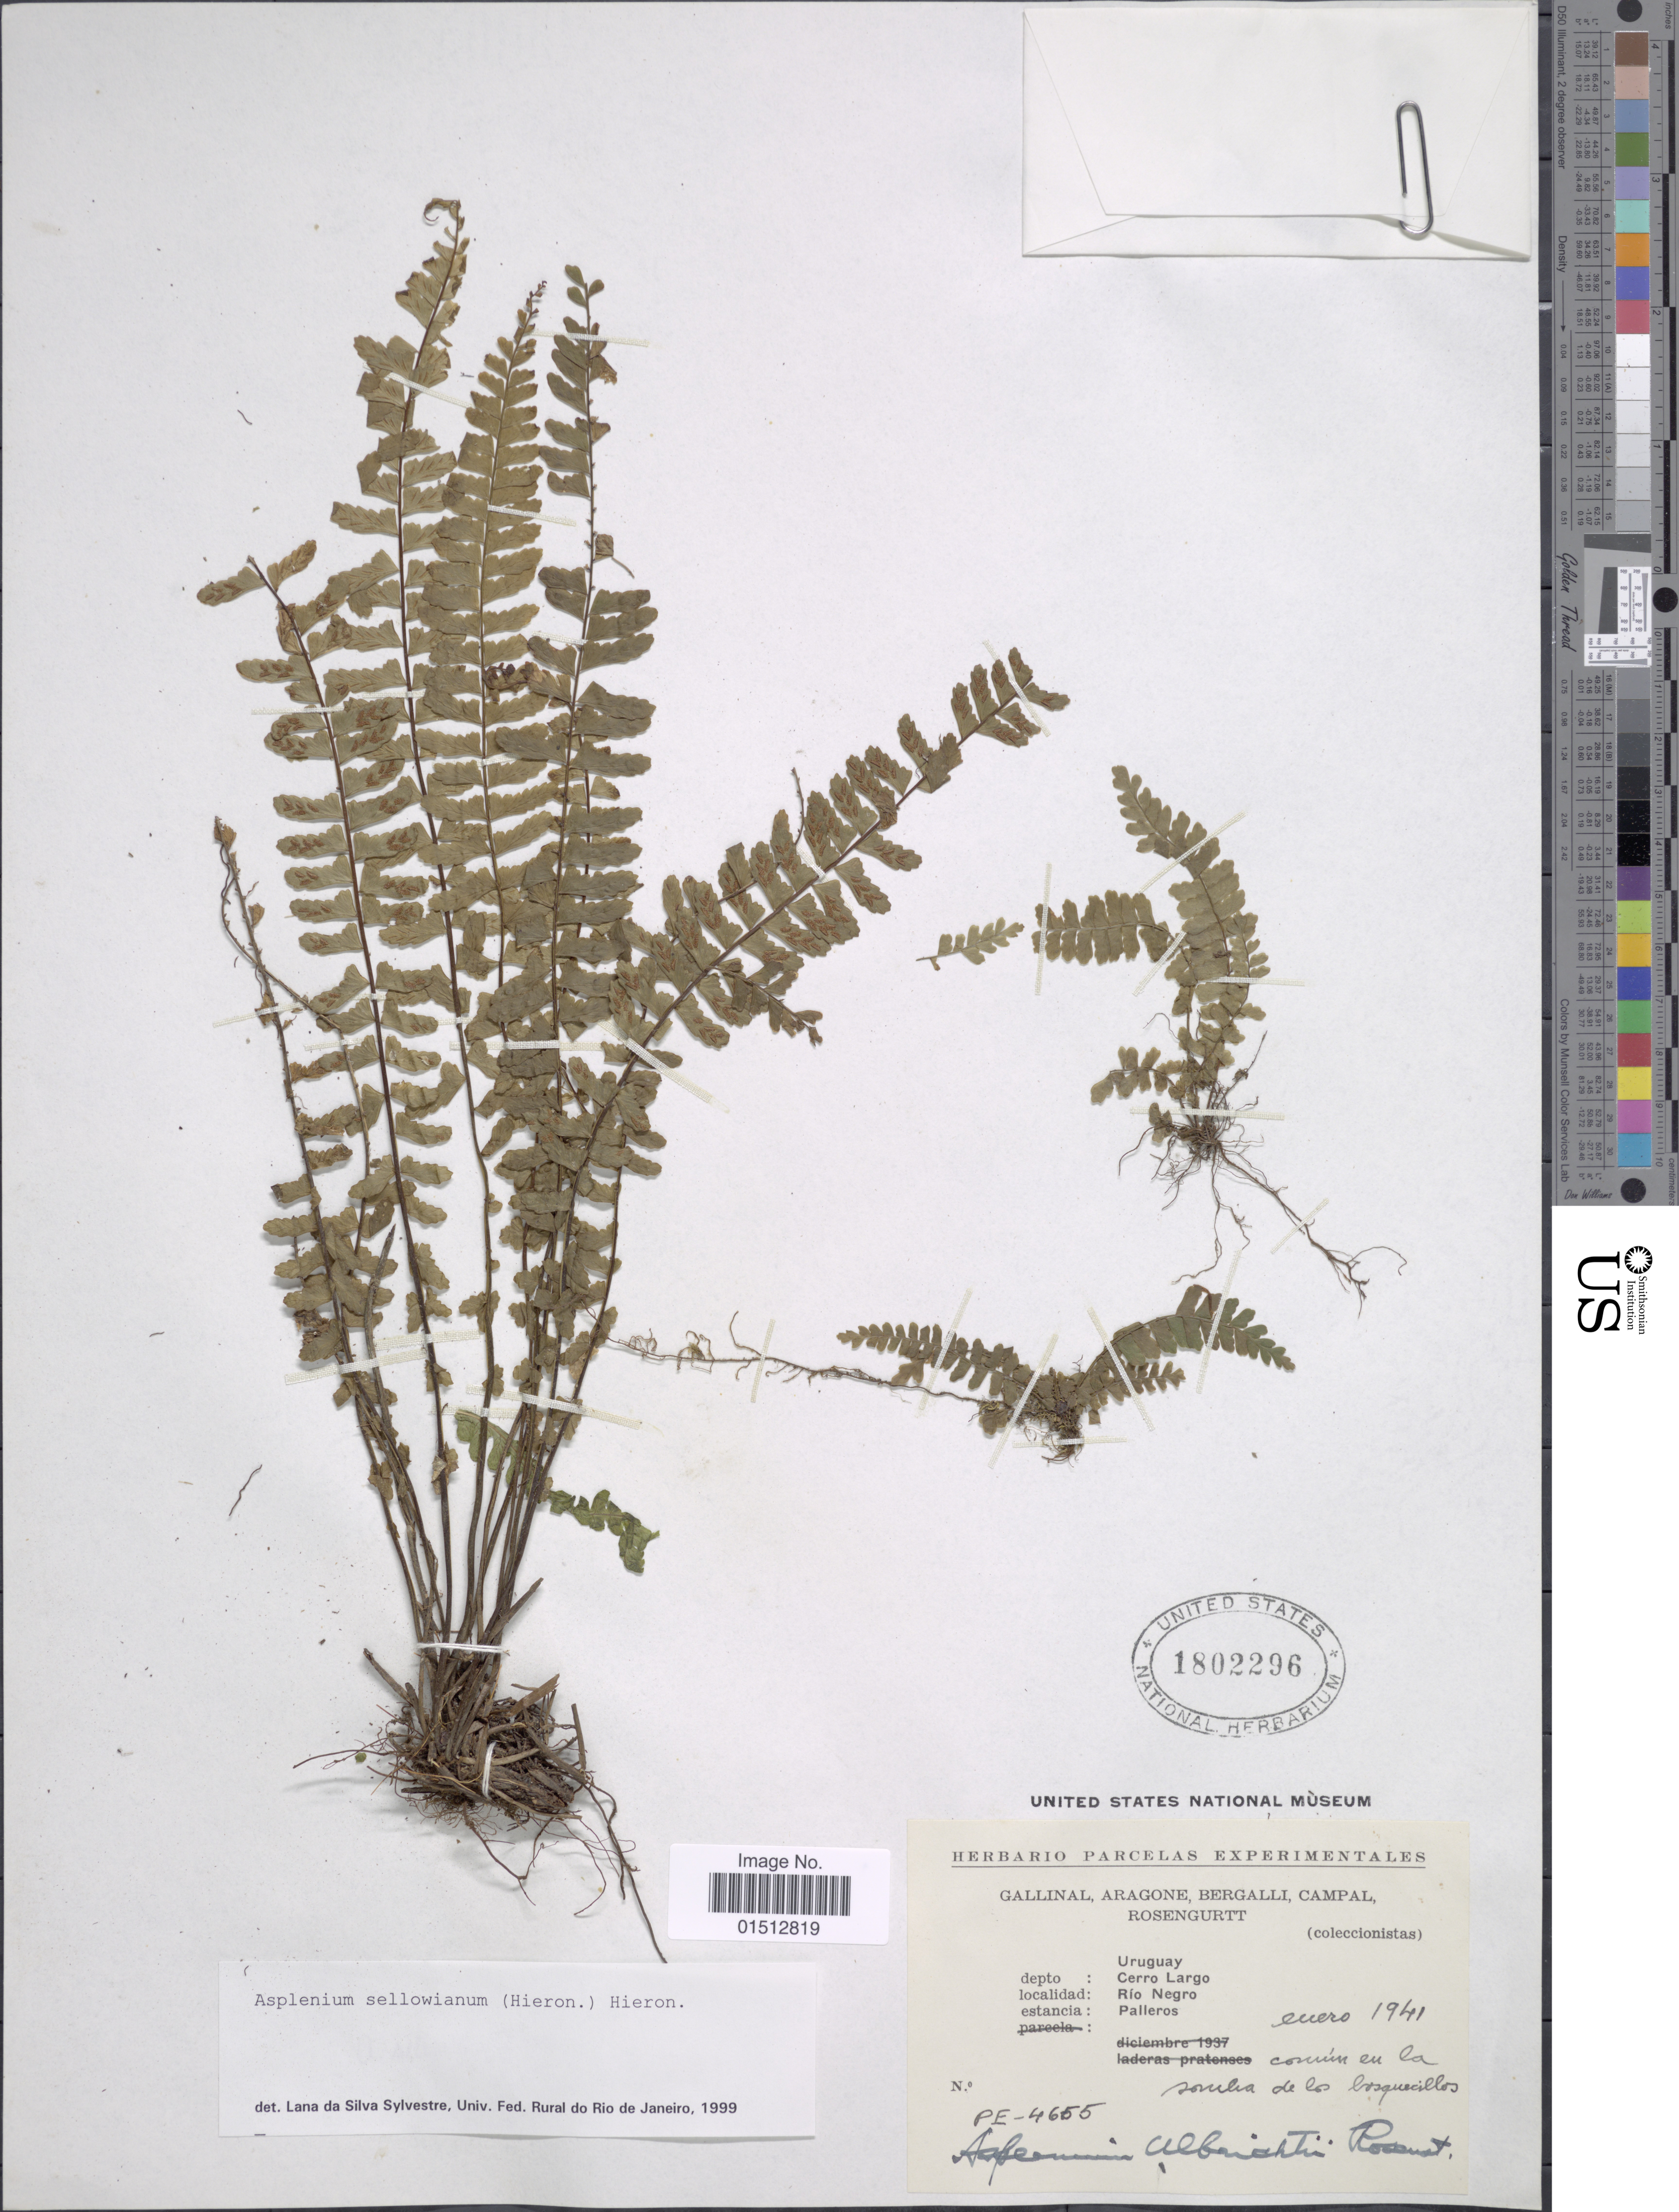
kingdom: Plantae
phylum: Tracheophyta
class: Polypodiopsida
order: Polypodiales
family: Aspleniaceae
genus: Asplenium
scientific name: Asplenium sellowianum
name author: (Hieron.) C. Presl ex Hieron.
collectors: -. Gallinal, -- Aragone, -- Bergalli, -- Campal & Rosengurtt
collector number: PE-4655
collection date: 1941-01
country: Uruguay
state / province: Cerro Largo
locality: Uruguay, depto: Cerro Largo, Rio Negro, Estancia: Palleros.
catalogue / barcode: US 1802296